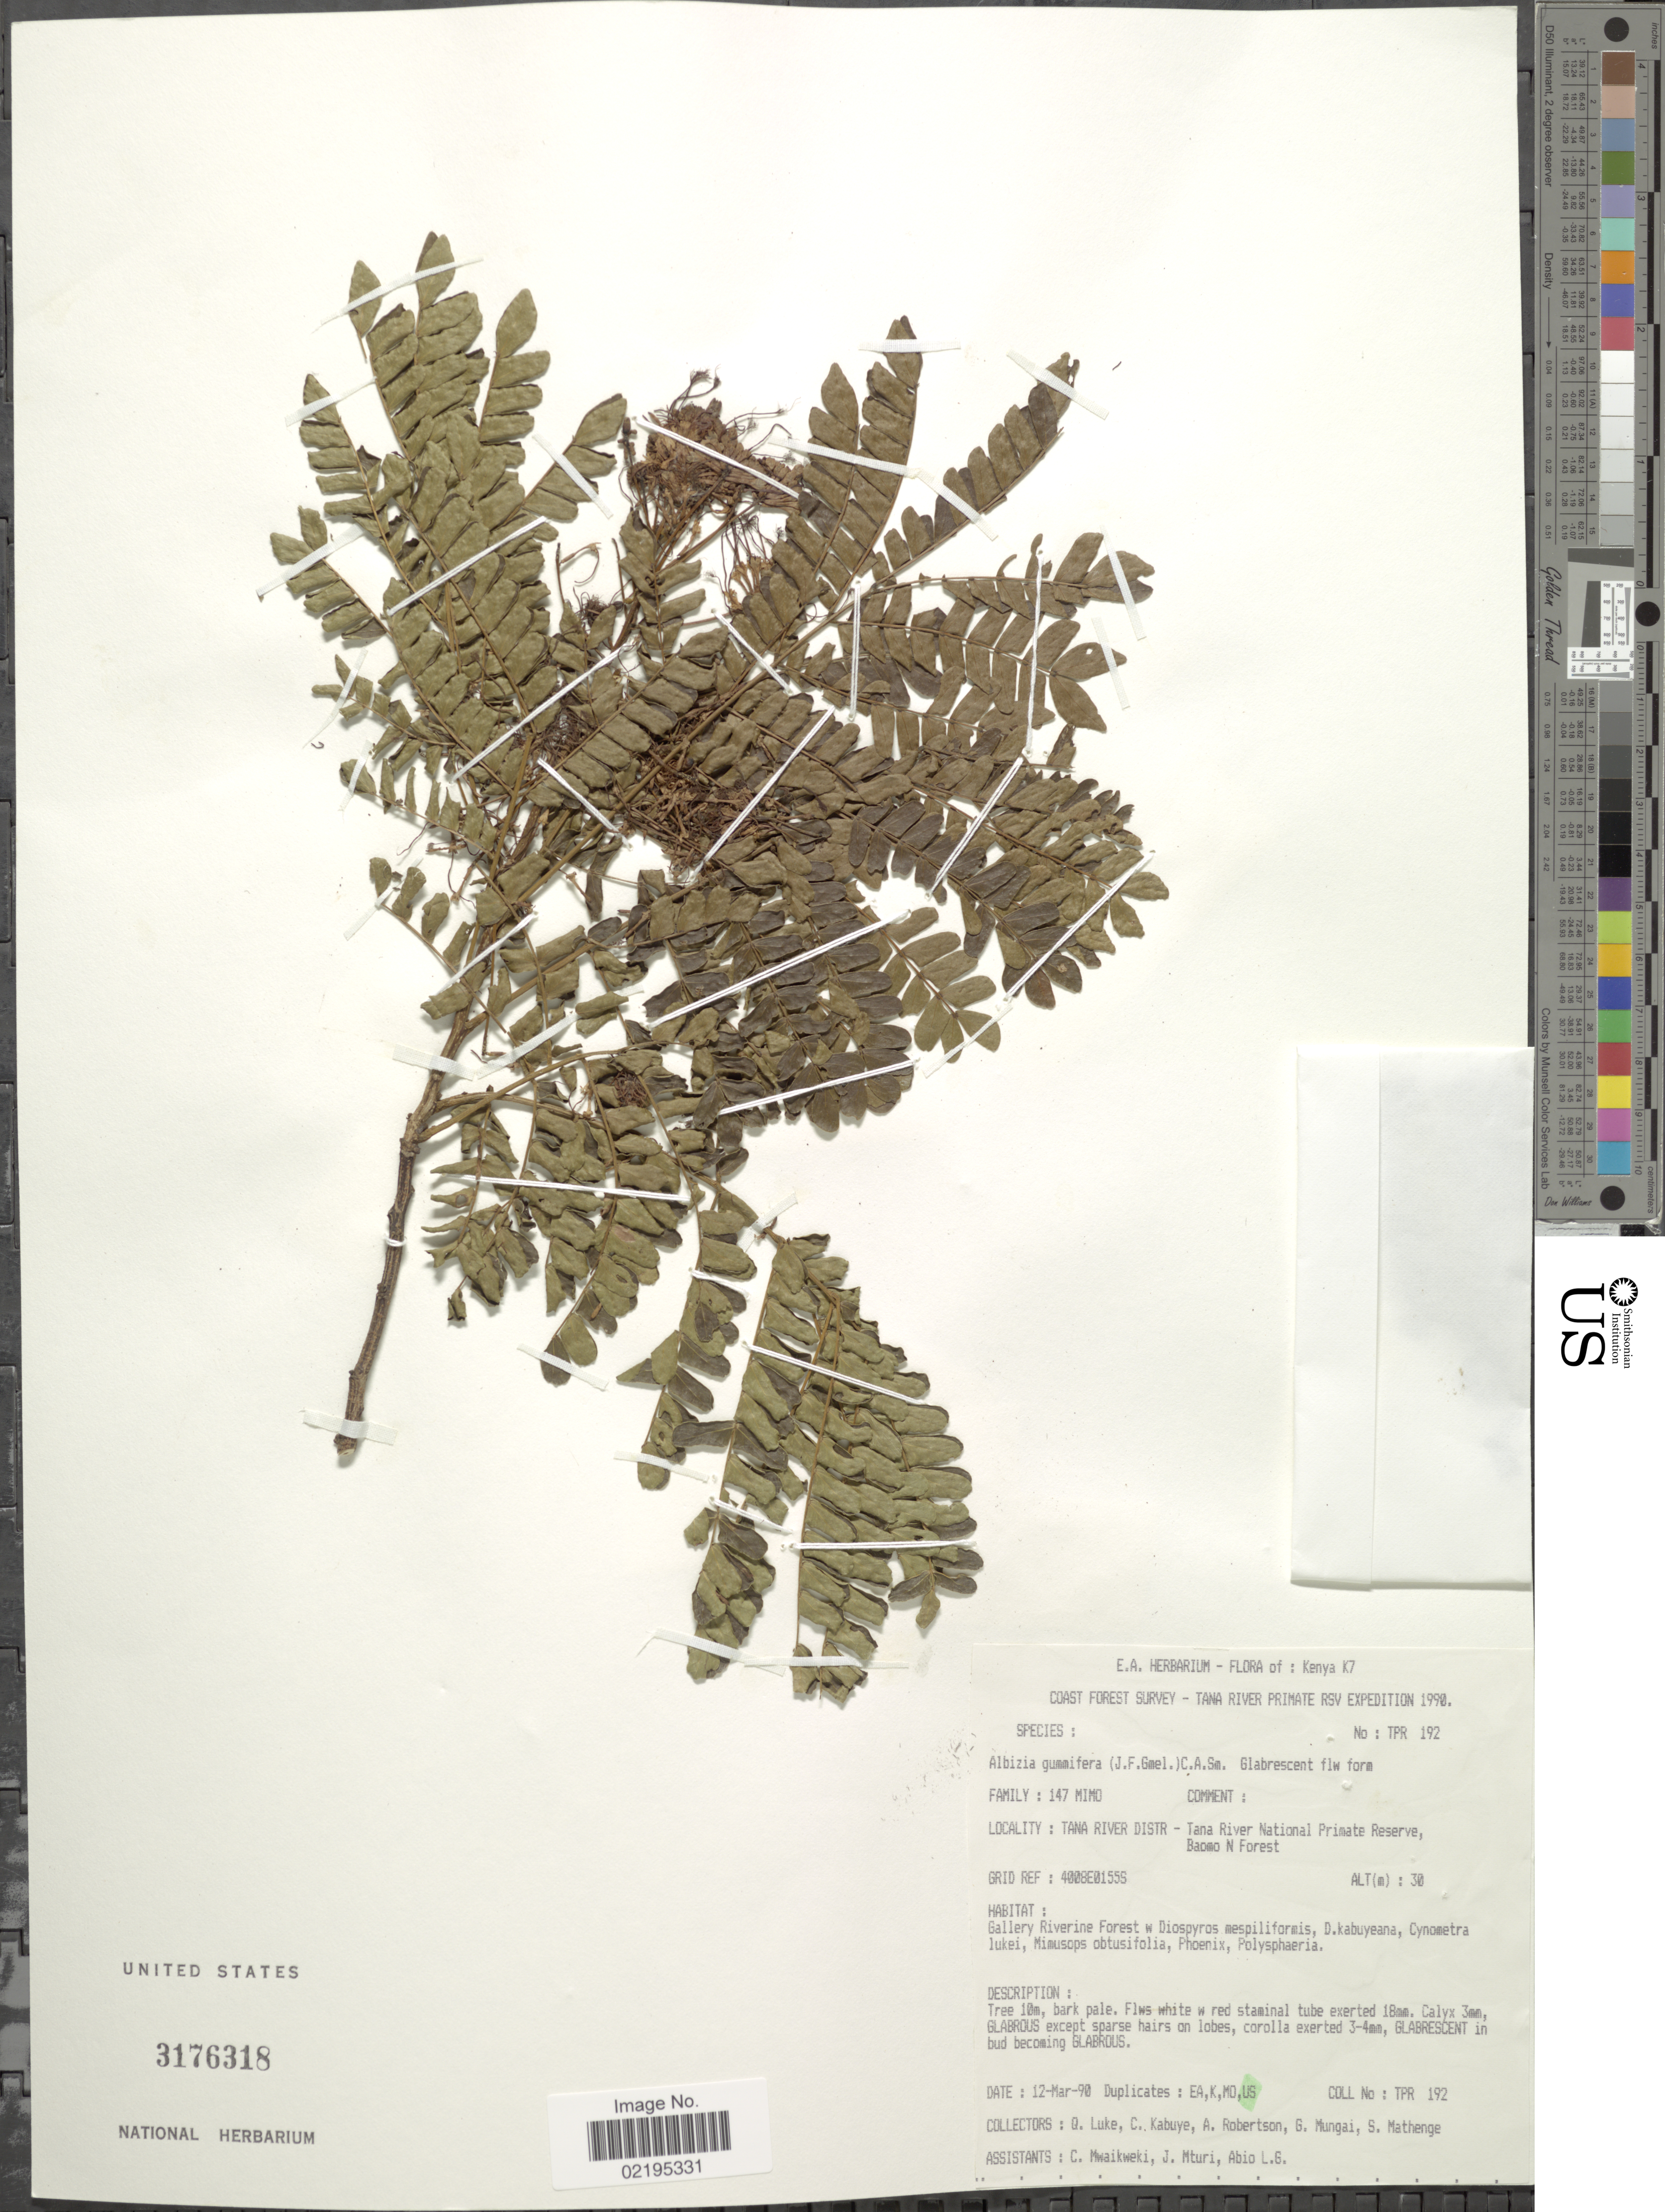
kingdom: Plantae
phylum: Tracheophyta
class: Magnoliopsida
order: Fabales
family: Fabaceae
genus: Albizia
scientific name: Albizia gummifera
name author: (J.F. Gmel.) C.A. Sm.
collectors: Q. Luke, C. Kabuye, A. Robertson, G. Mungai & S. Mathenge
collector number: TPR192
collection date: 1990-03-12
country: Kenya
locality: Kenya K7, Tana River Primate RSV, Tana River Distr. - Tana River National Primate Reserve, Baomo N Forest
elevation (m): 30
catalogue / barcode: US 3176318